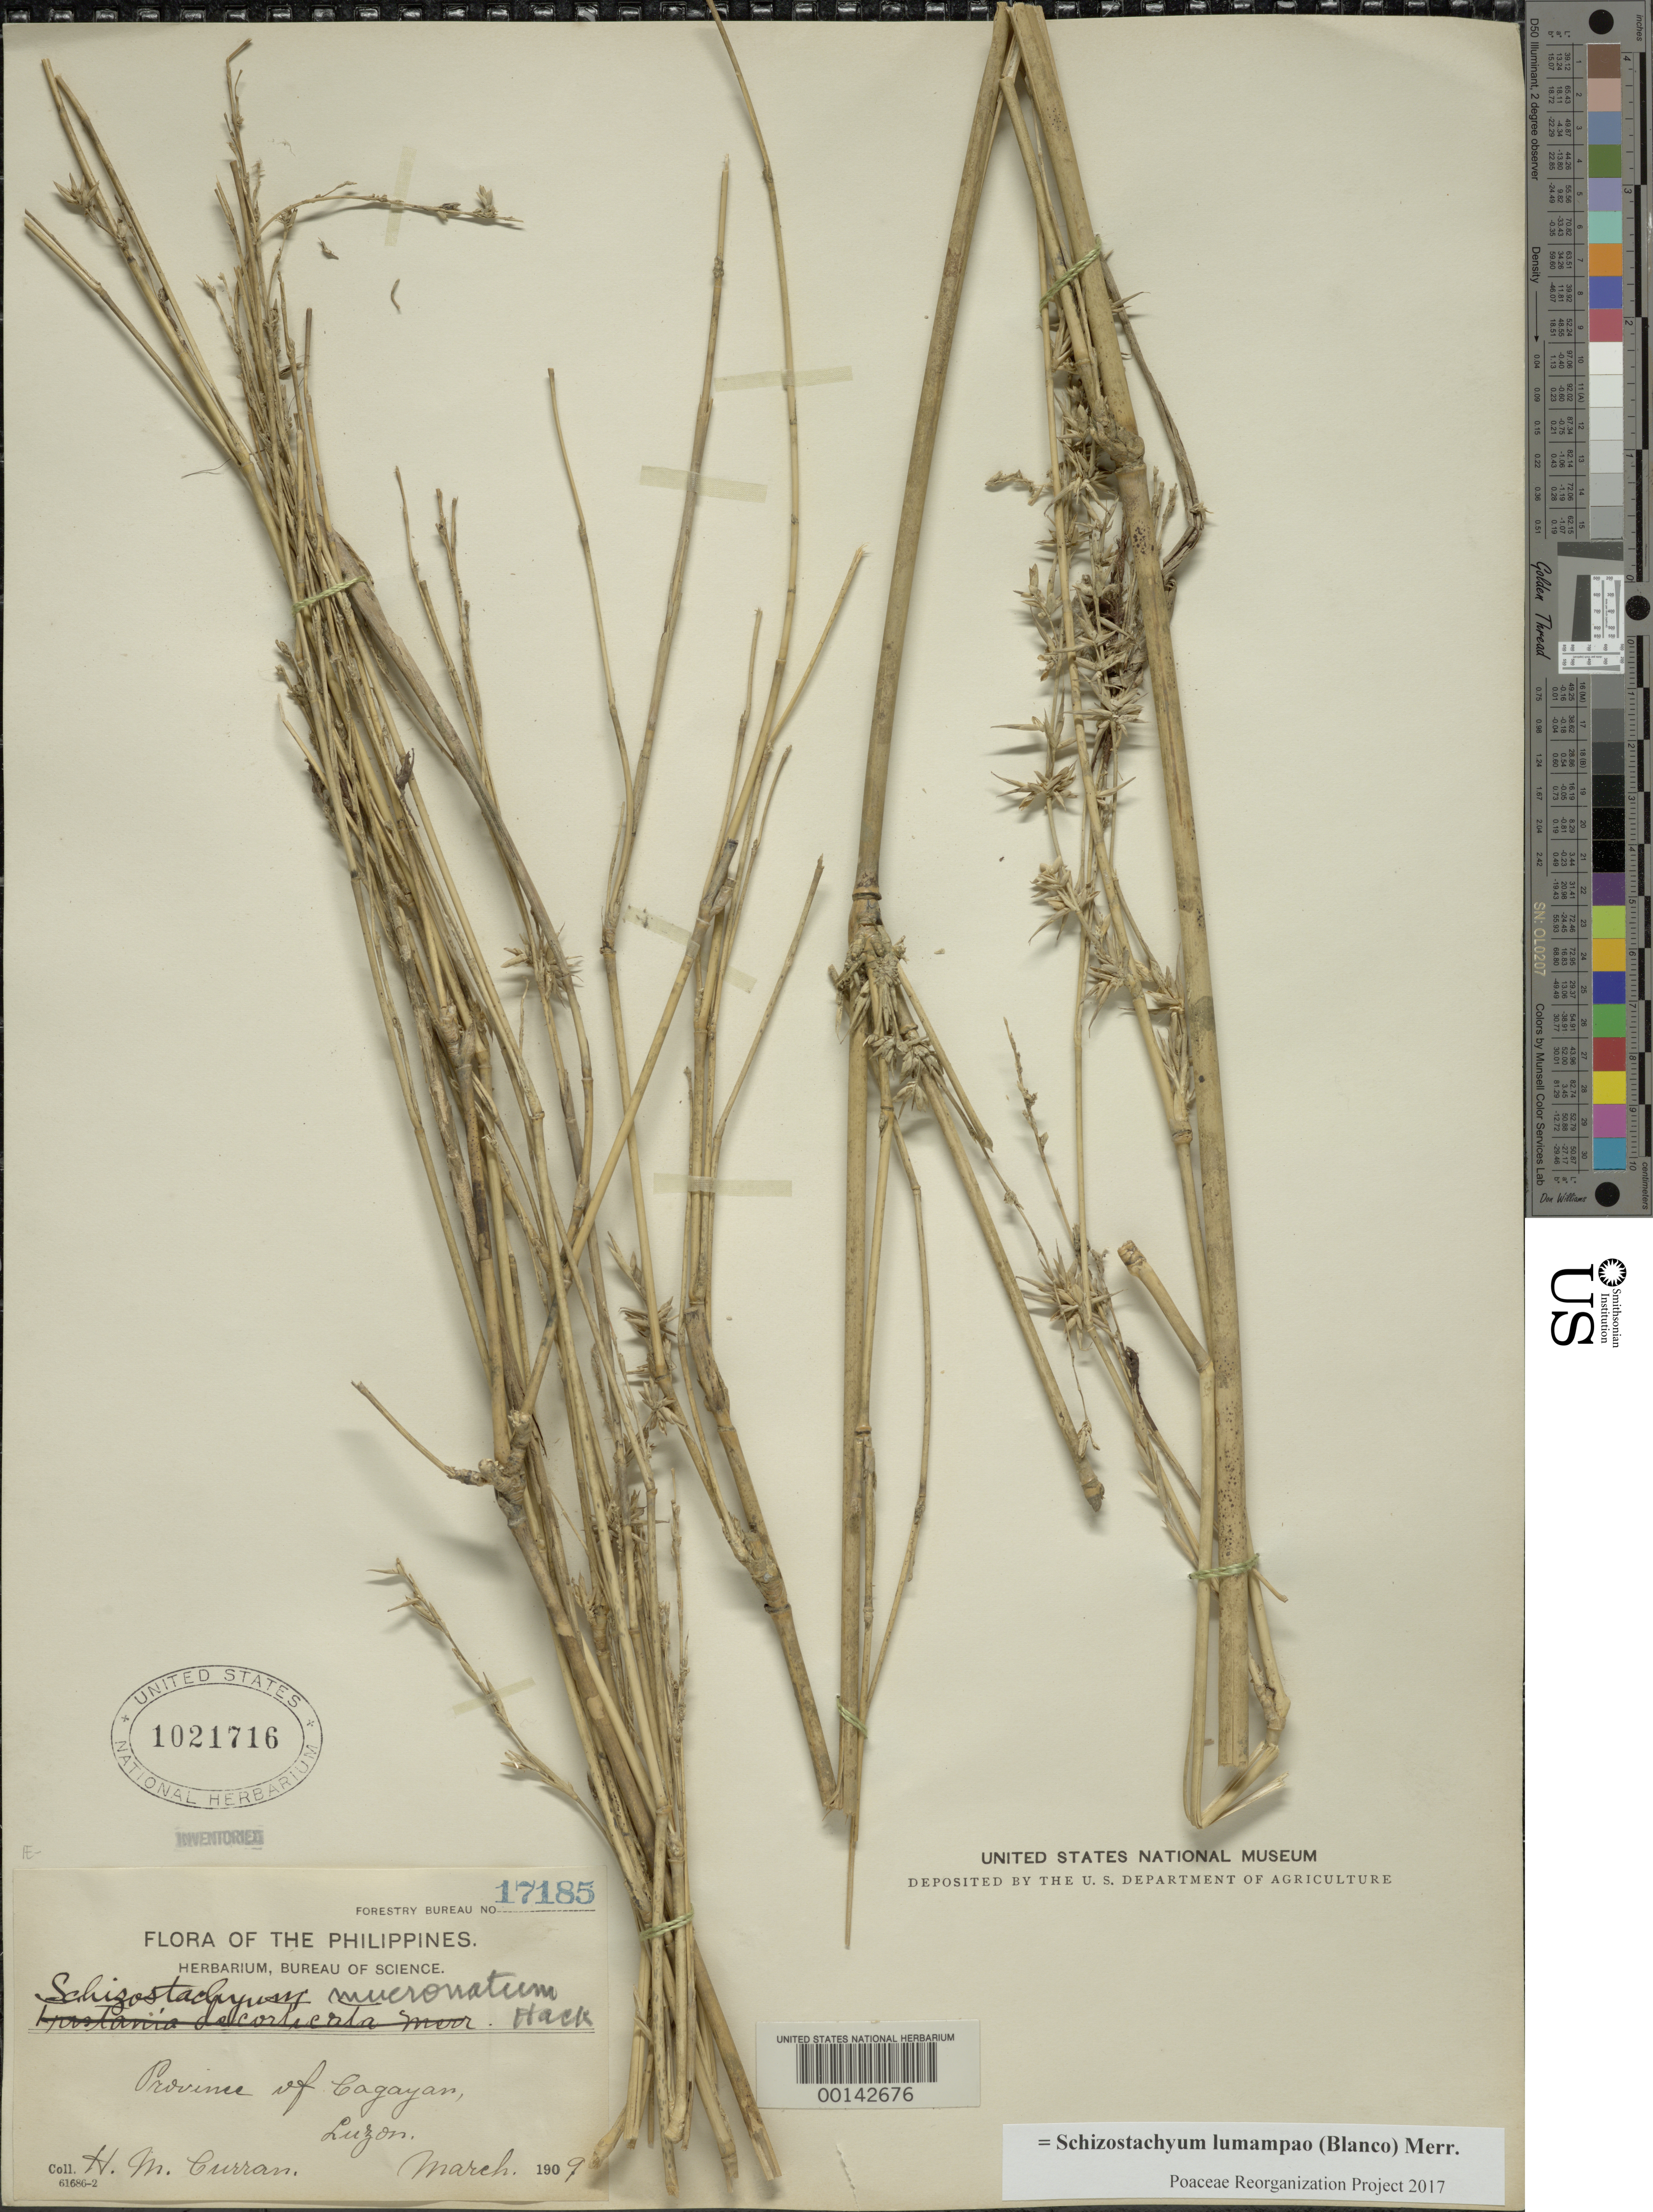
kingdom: Plantae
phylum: Tracheophyta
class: Liliopsida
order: Poales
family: Poaceae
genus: Schizostachyum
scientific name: Schizostachyum lumampao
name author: (Blanco) Merr.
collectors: H. M. Curran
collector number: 17185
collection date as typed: Mar 1909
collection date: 1909-03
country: Philippines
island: Luzon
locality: Cagayan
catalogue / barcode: US 1021716